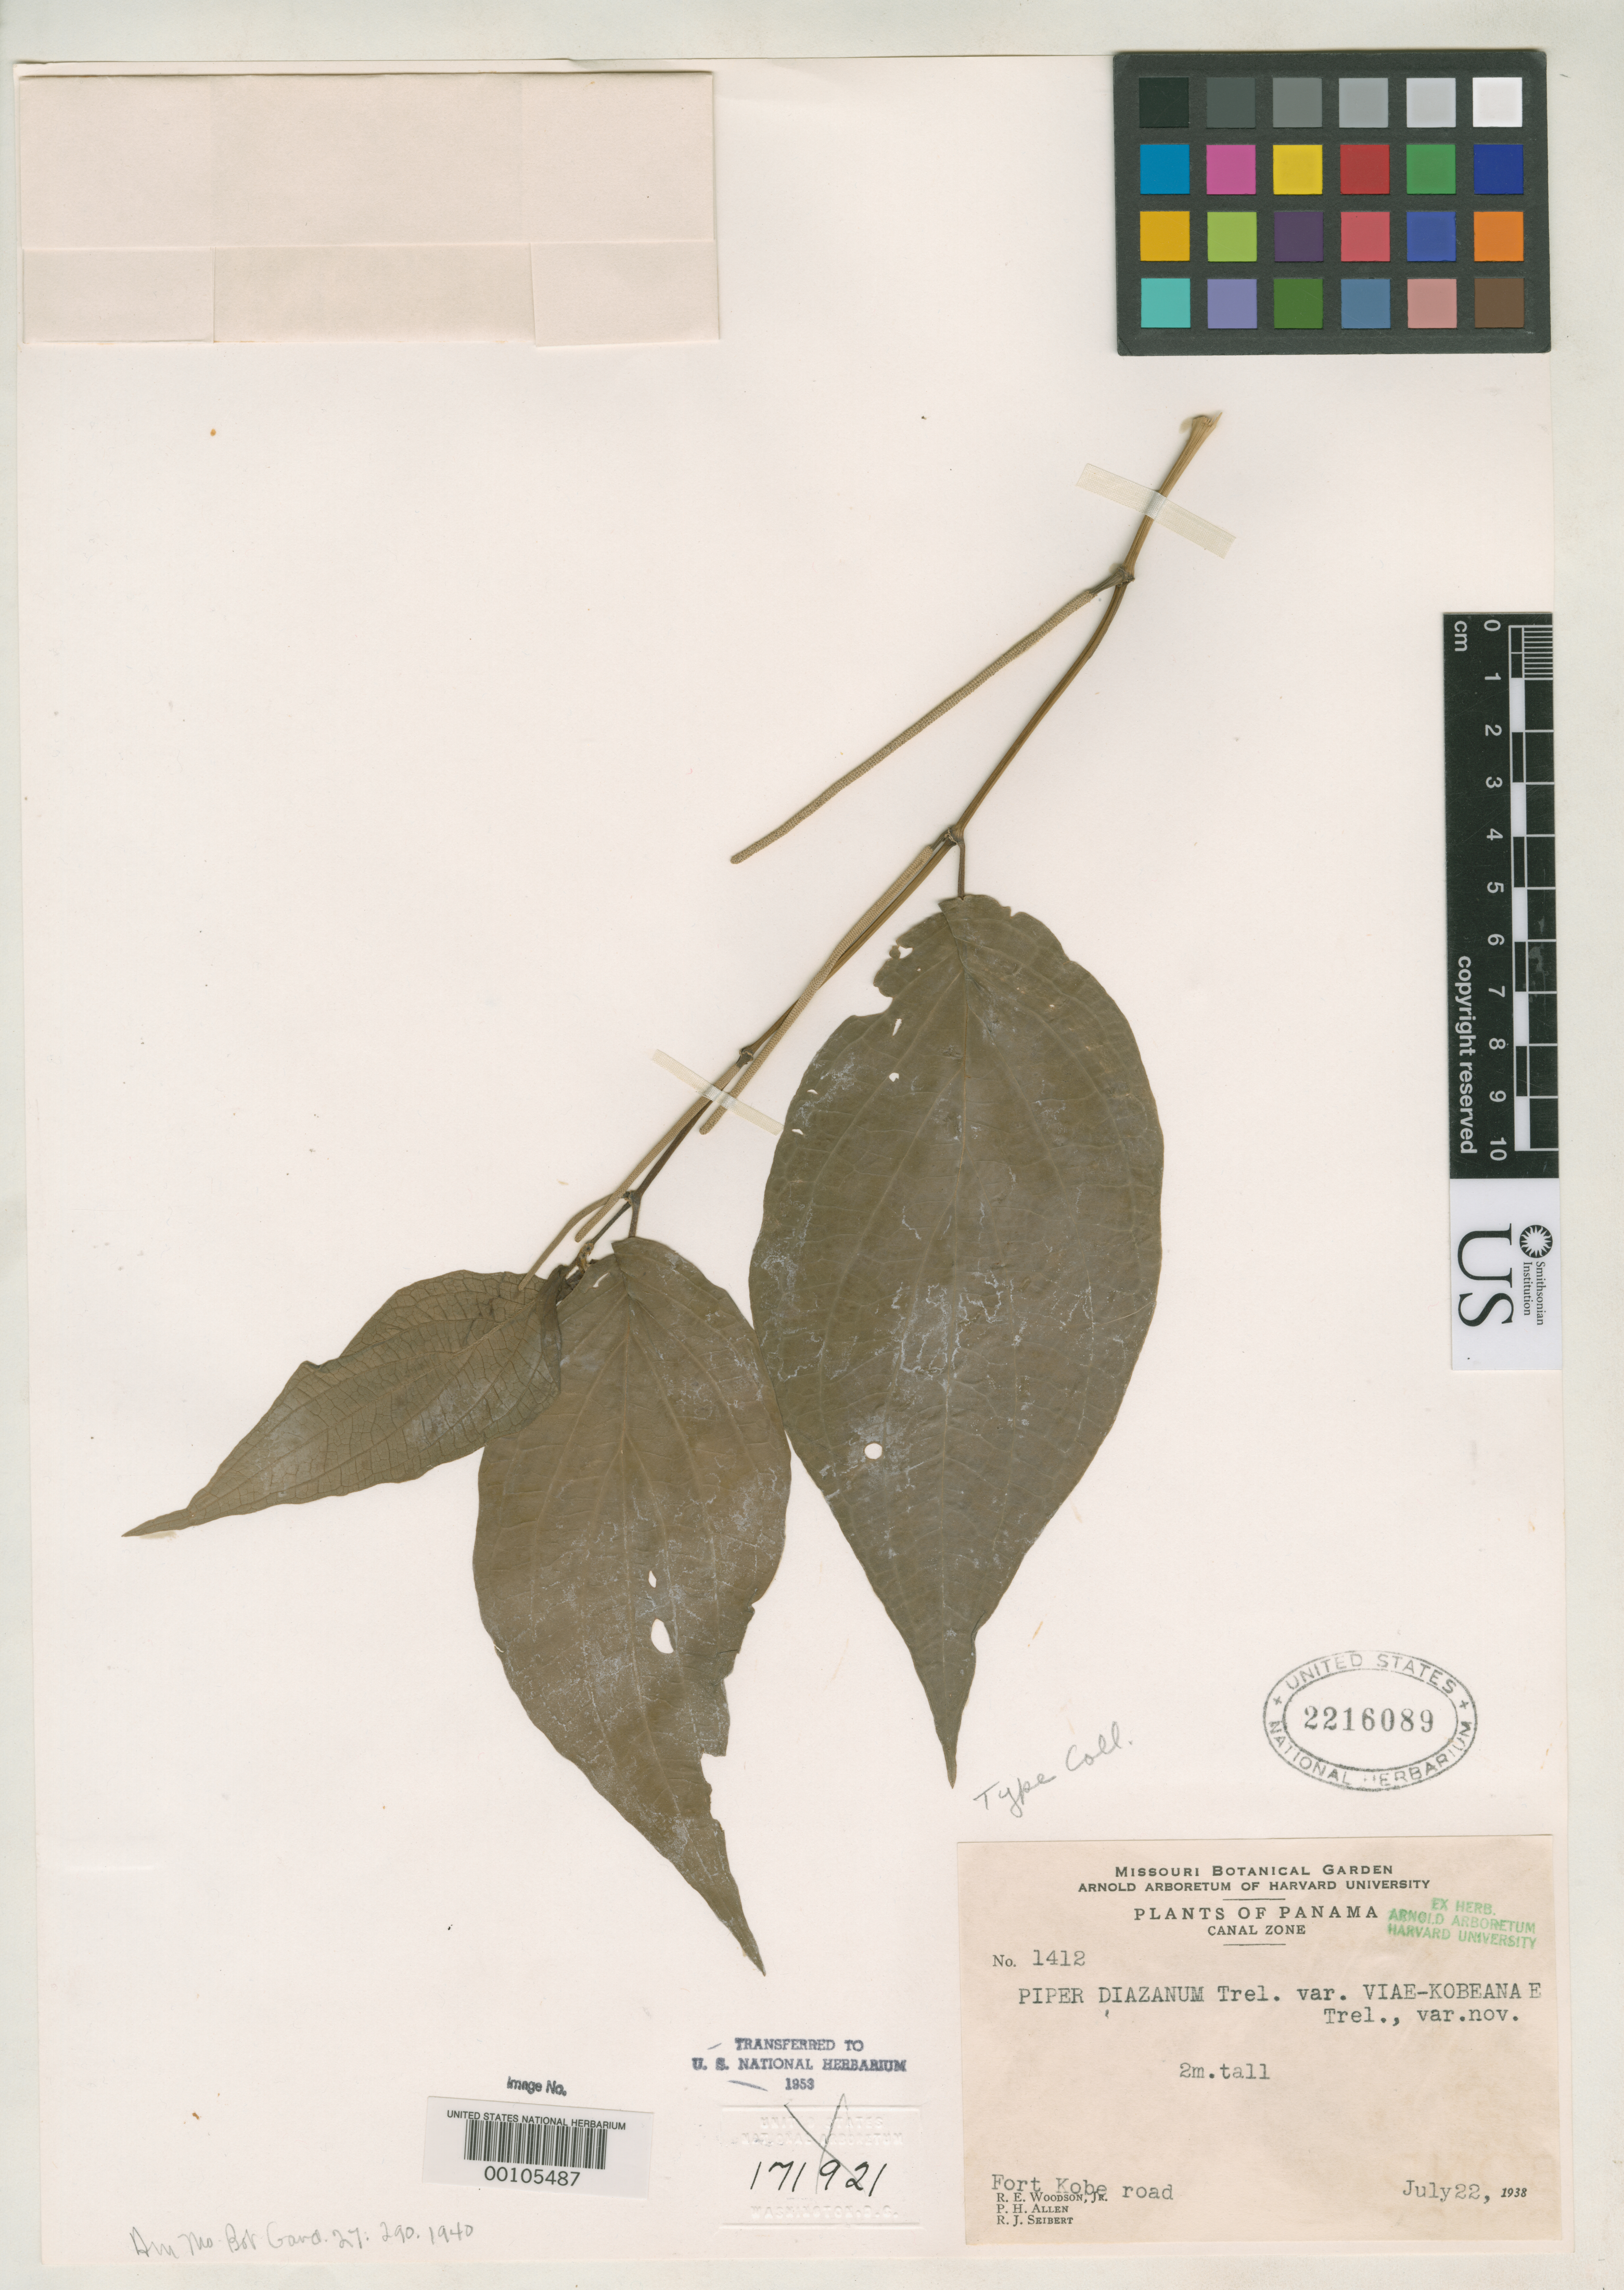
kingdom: Plantae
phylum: Tracheophyta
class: Magnoliopsida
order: Piperales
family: Piperaceae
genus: Piper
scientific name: Piper diazanum var. viae-kobeanae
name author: Trel. in Woodson & Schery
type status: Isotype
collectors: R. E. Woodson, P. H. Allen & R. J. Seibert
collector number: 1412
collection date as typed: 22 Jul 1938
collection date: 1938-07-22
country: Panama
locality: Fort Koke Road.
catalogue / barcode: US 2216089